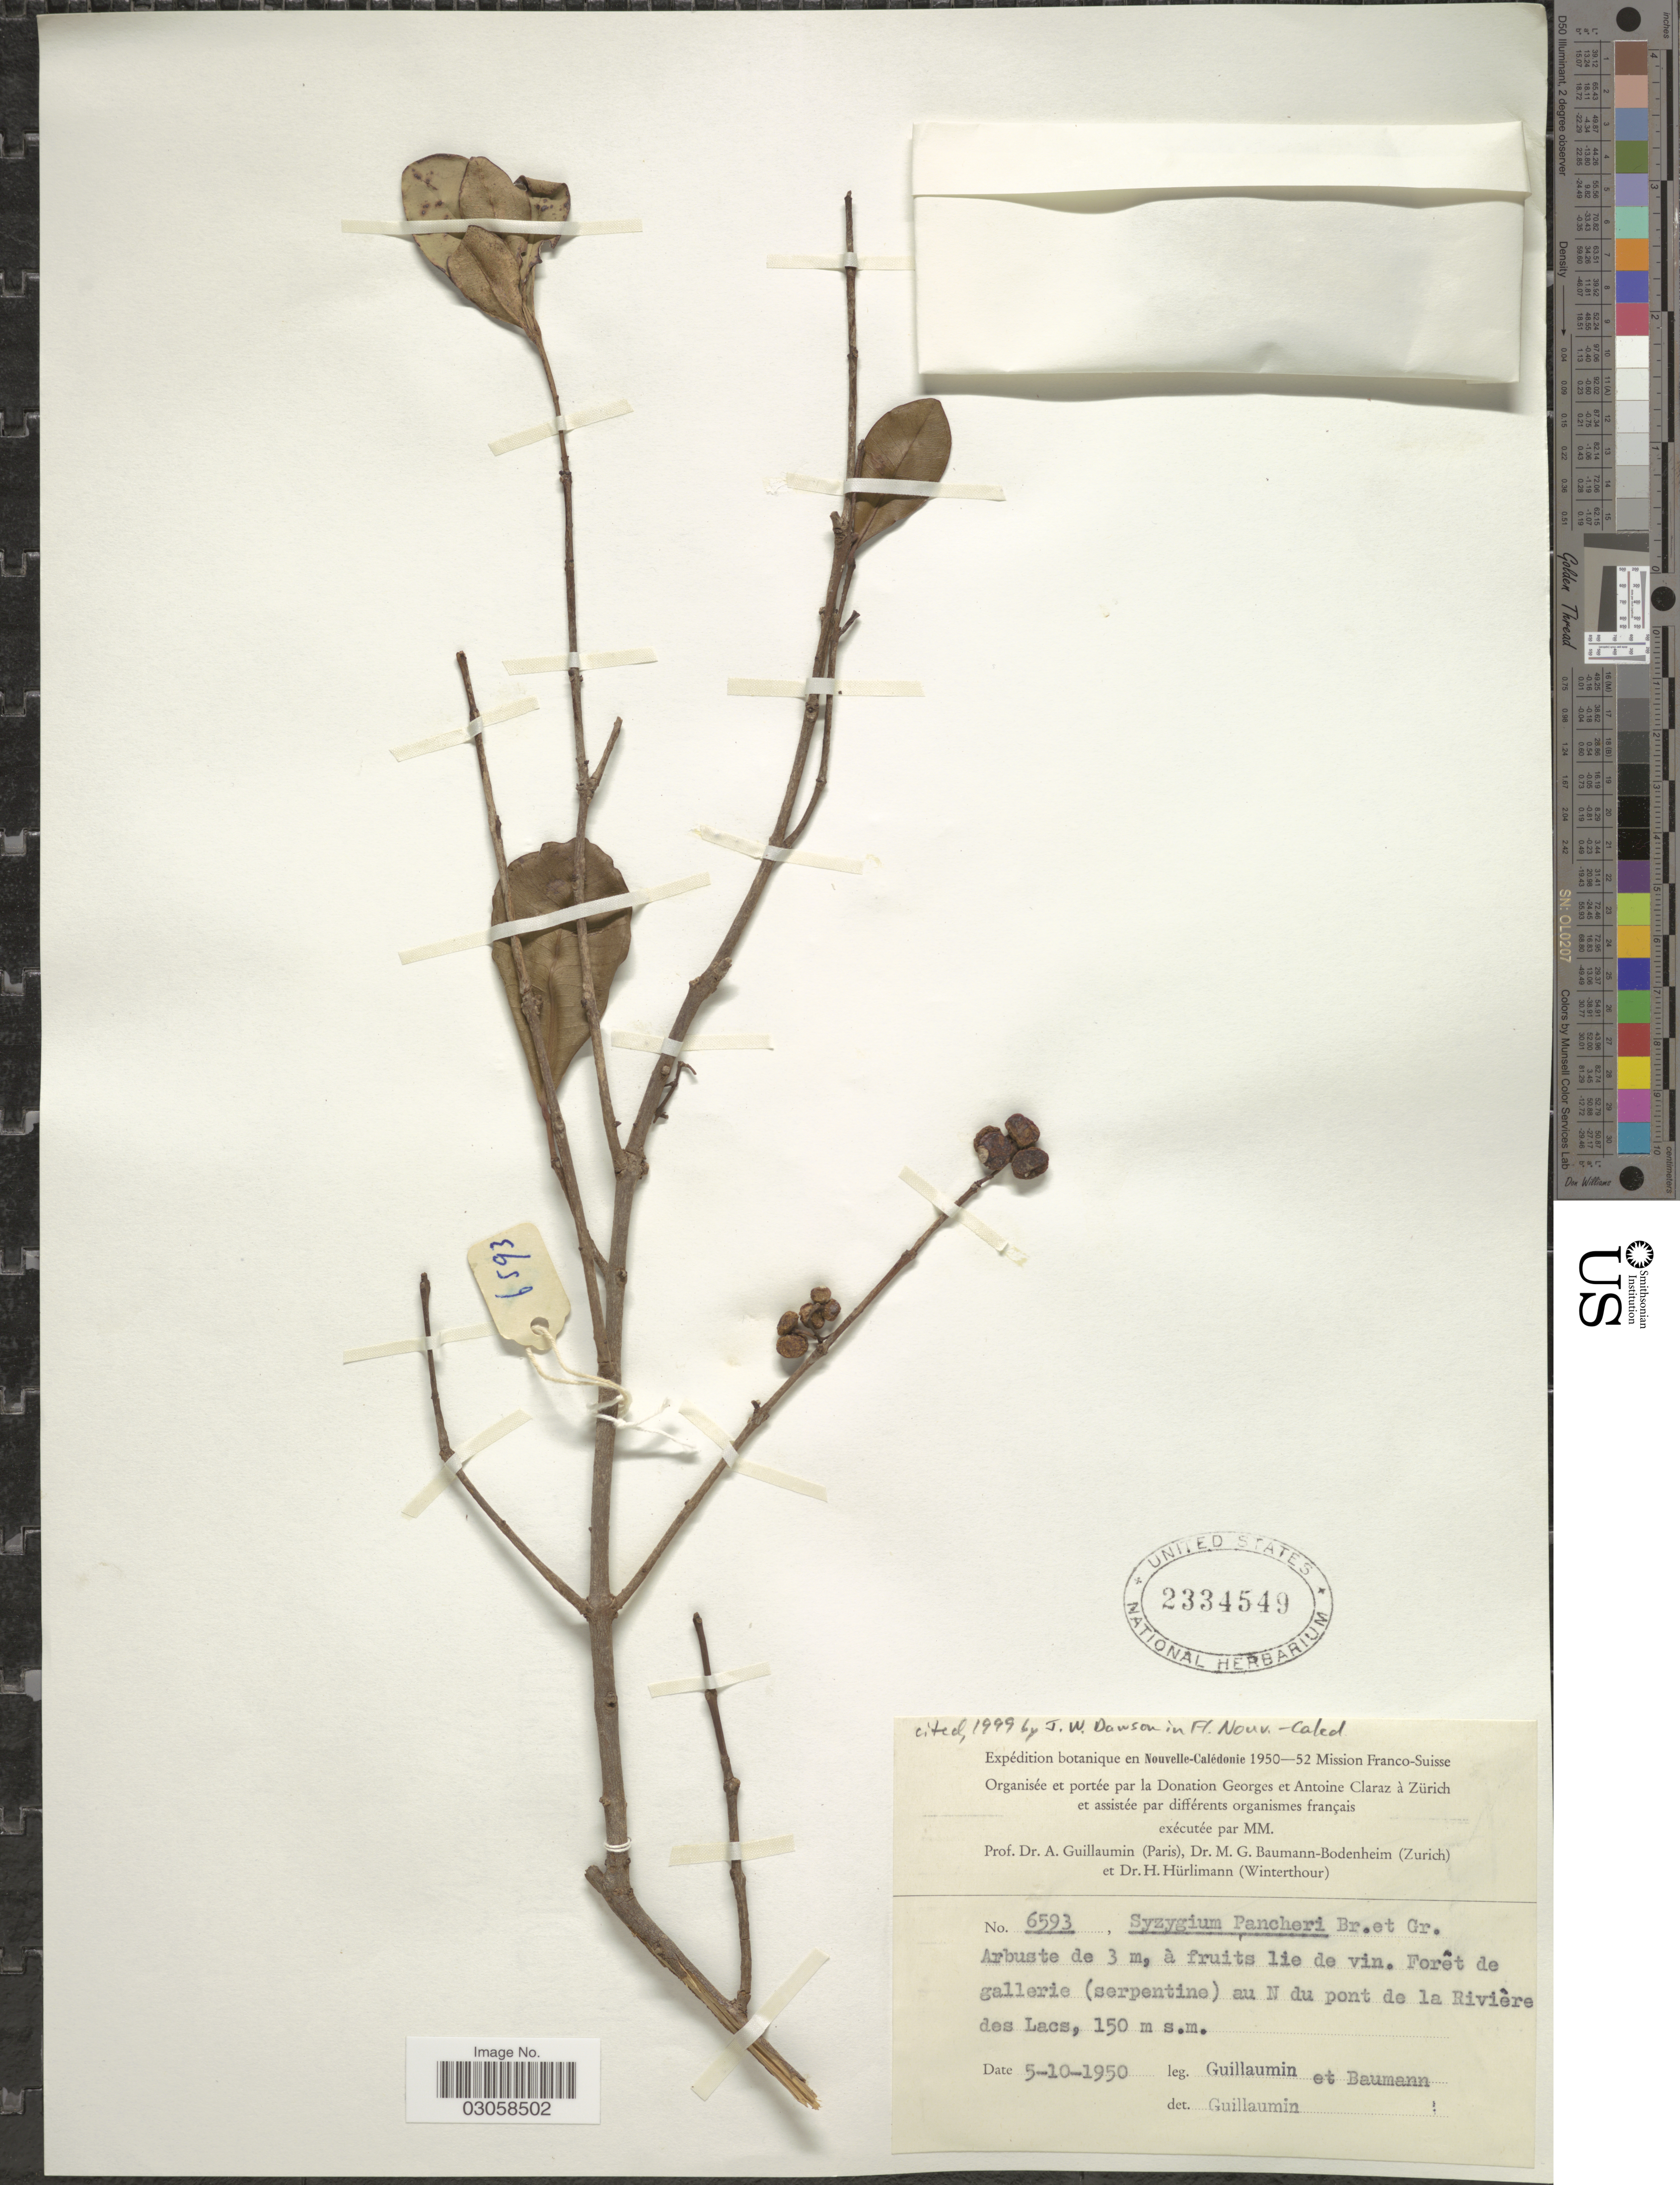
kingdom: Plantae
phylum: Tracheophyta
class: Magnoliopsida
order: Myrtales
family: Myrtaceae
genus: Syzygium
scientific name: Syzygium pancheri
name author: Brongn. & Gris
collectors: A. Guillaumin & M. G. Baumann-Bodenheim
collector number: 6593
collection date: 1950-10-05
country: New Caledonia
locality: Nouvelle-Calédonie. Forêt de gallerie (serpentine) au N du pont de la Rivière des Lacs.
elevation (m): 150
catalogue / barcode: US 2334549